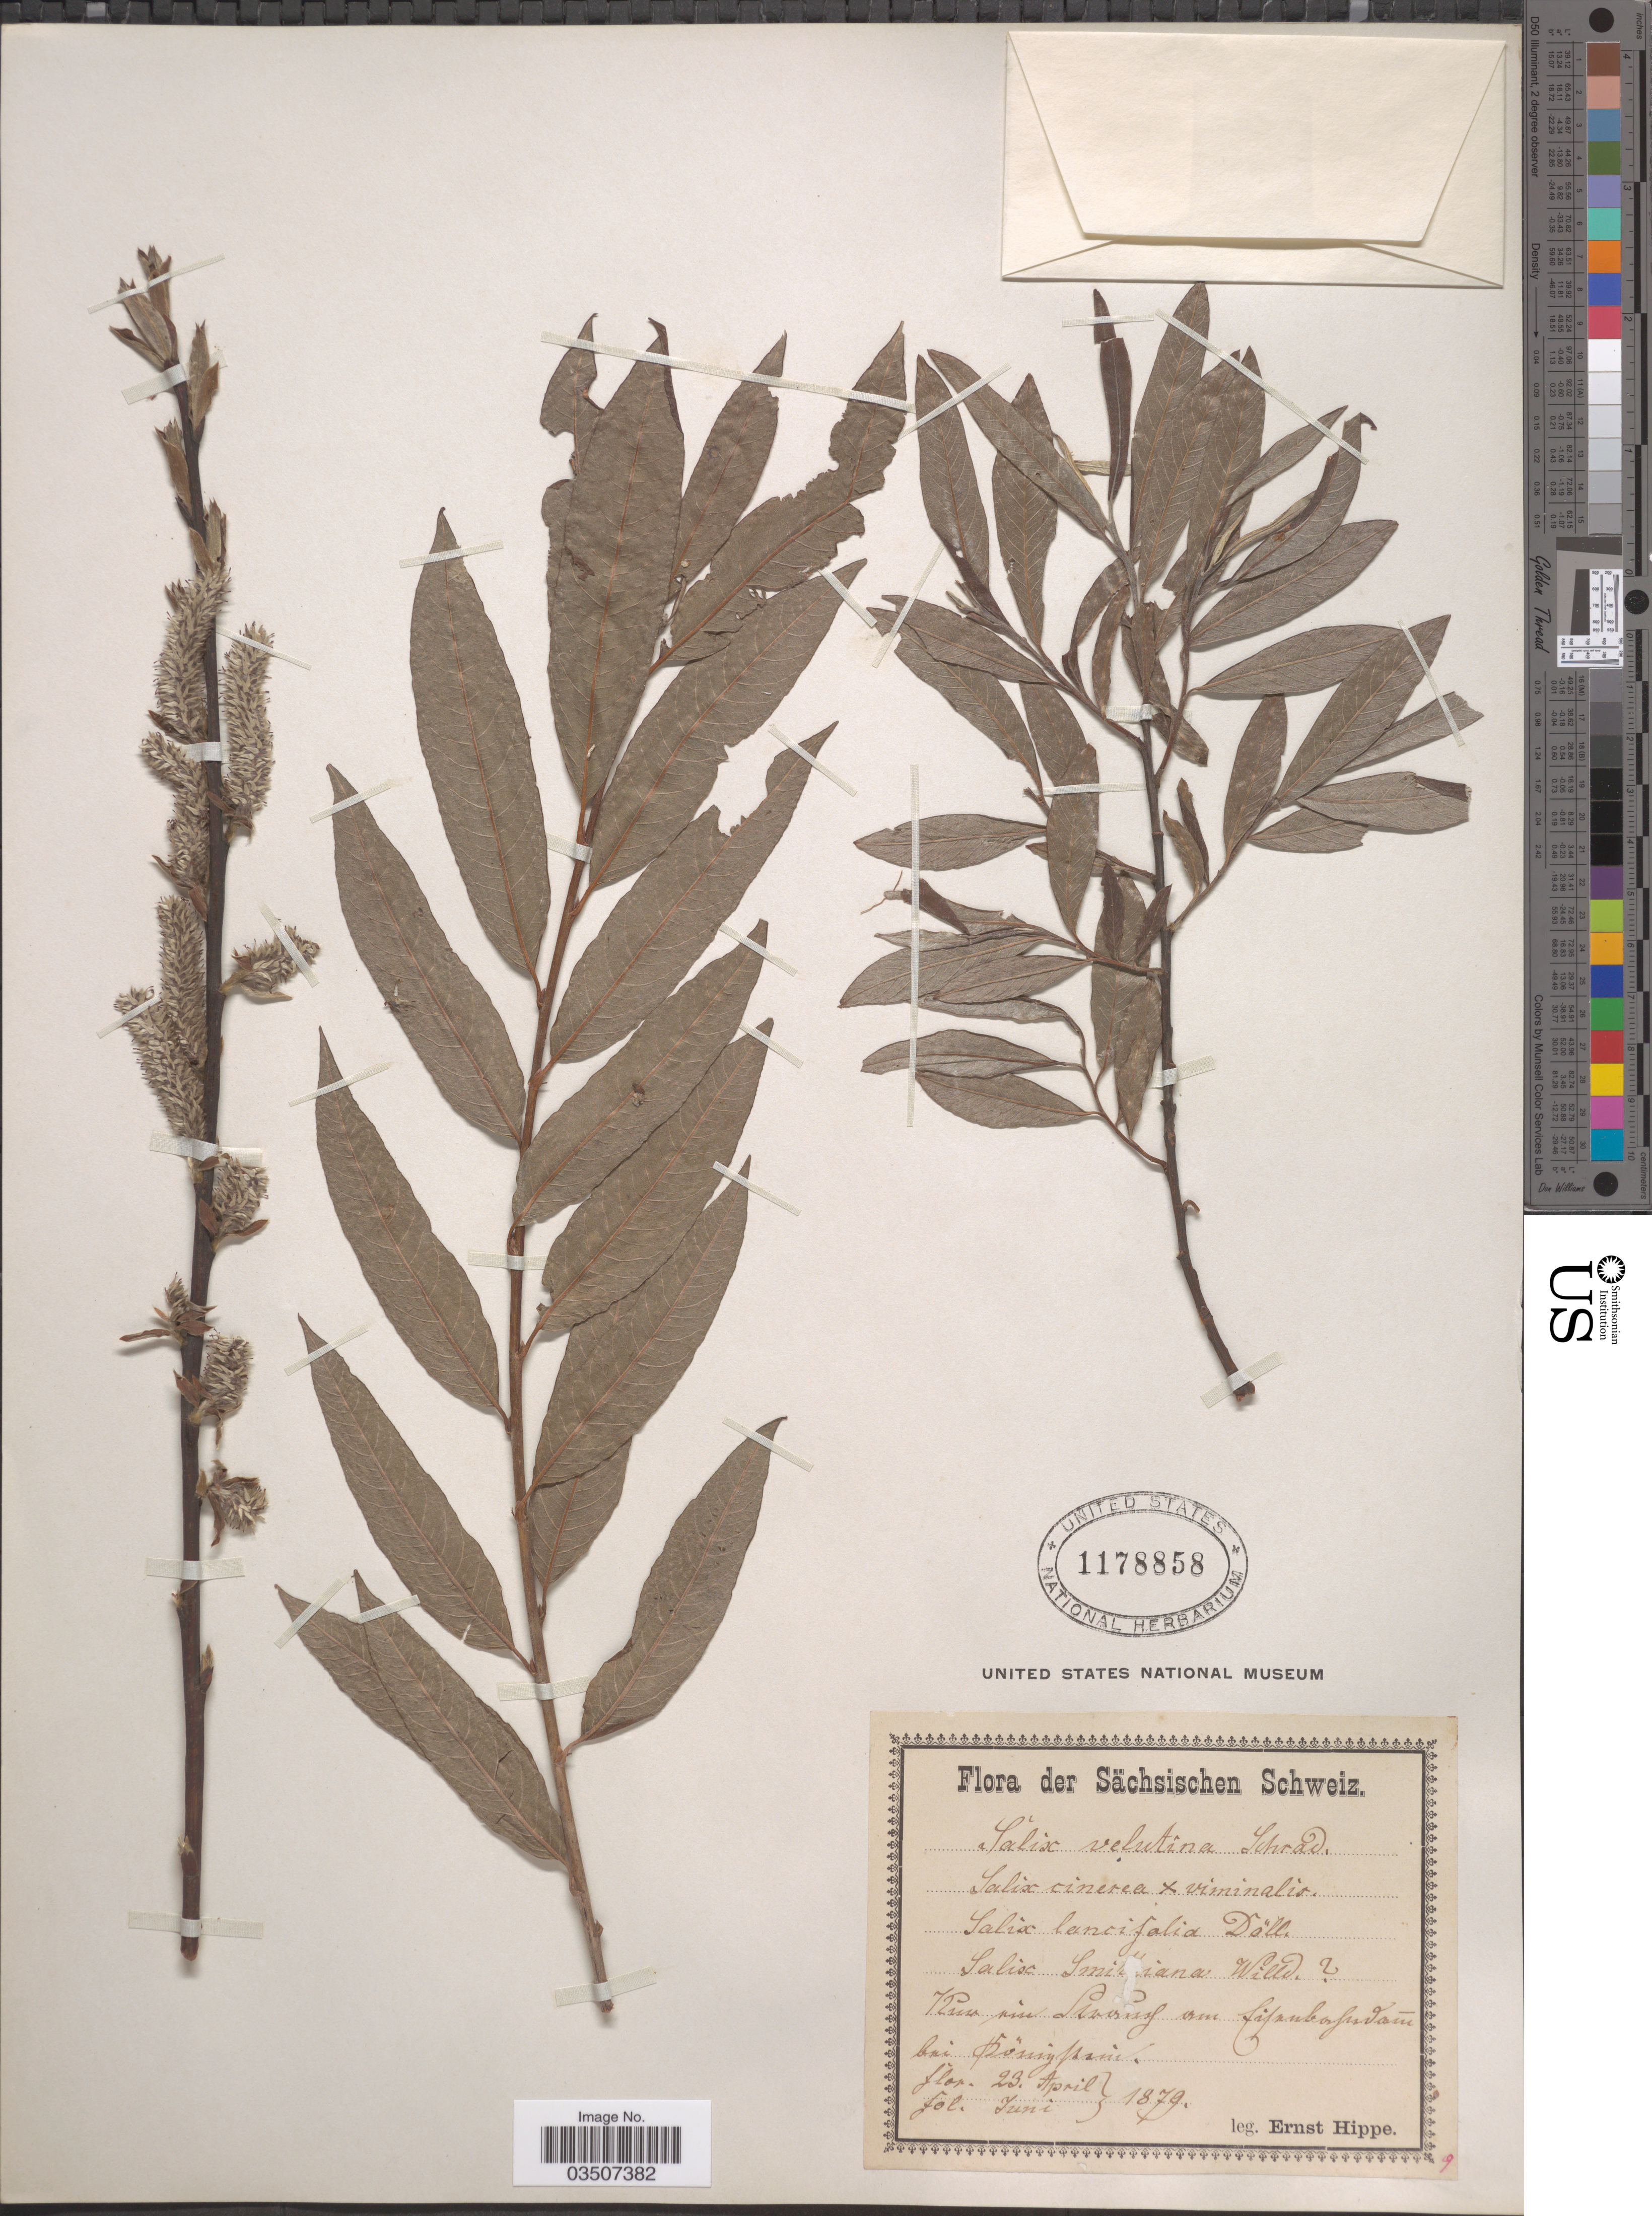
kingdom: Plantae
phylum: Tracheophyta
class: Magnoliopsida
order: Malpighiales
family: Salicaceae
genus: Salix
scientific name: Salix velutina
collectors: E. Hippe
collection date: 1879-04-23/1879-06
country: Switzerland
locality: Sächsischen Schweiz. Kun rin Swering am fifanborfudam bei Pönigfsim. [interpreted]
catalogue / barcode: US 1178858